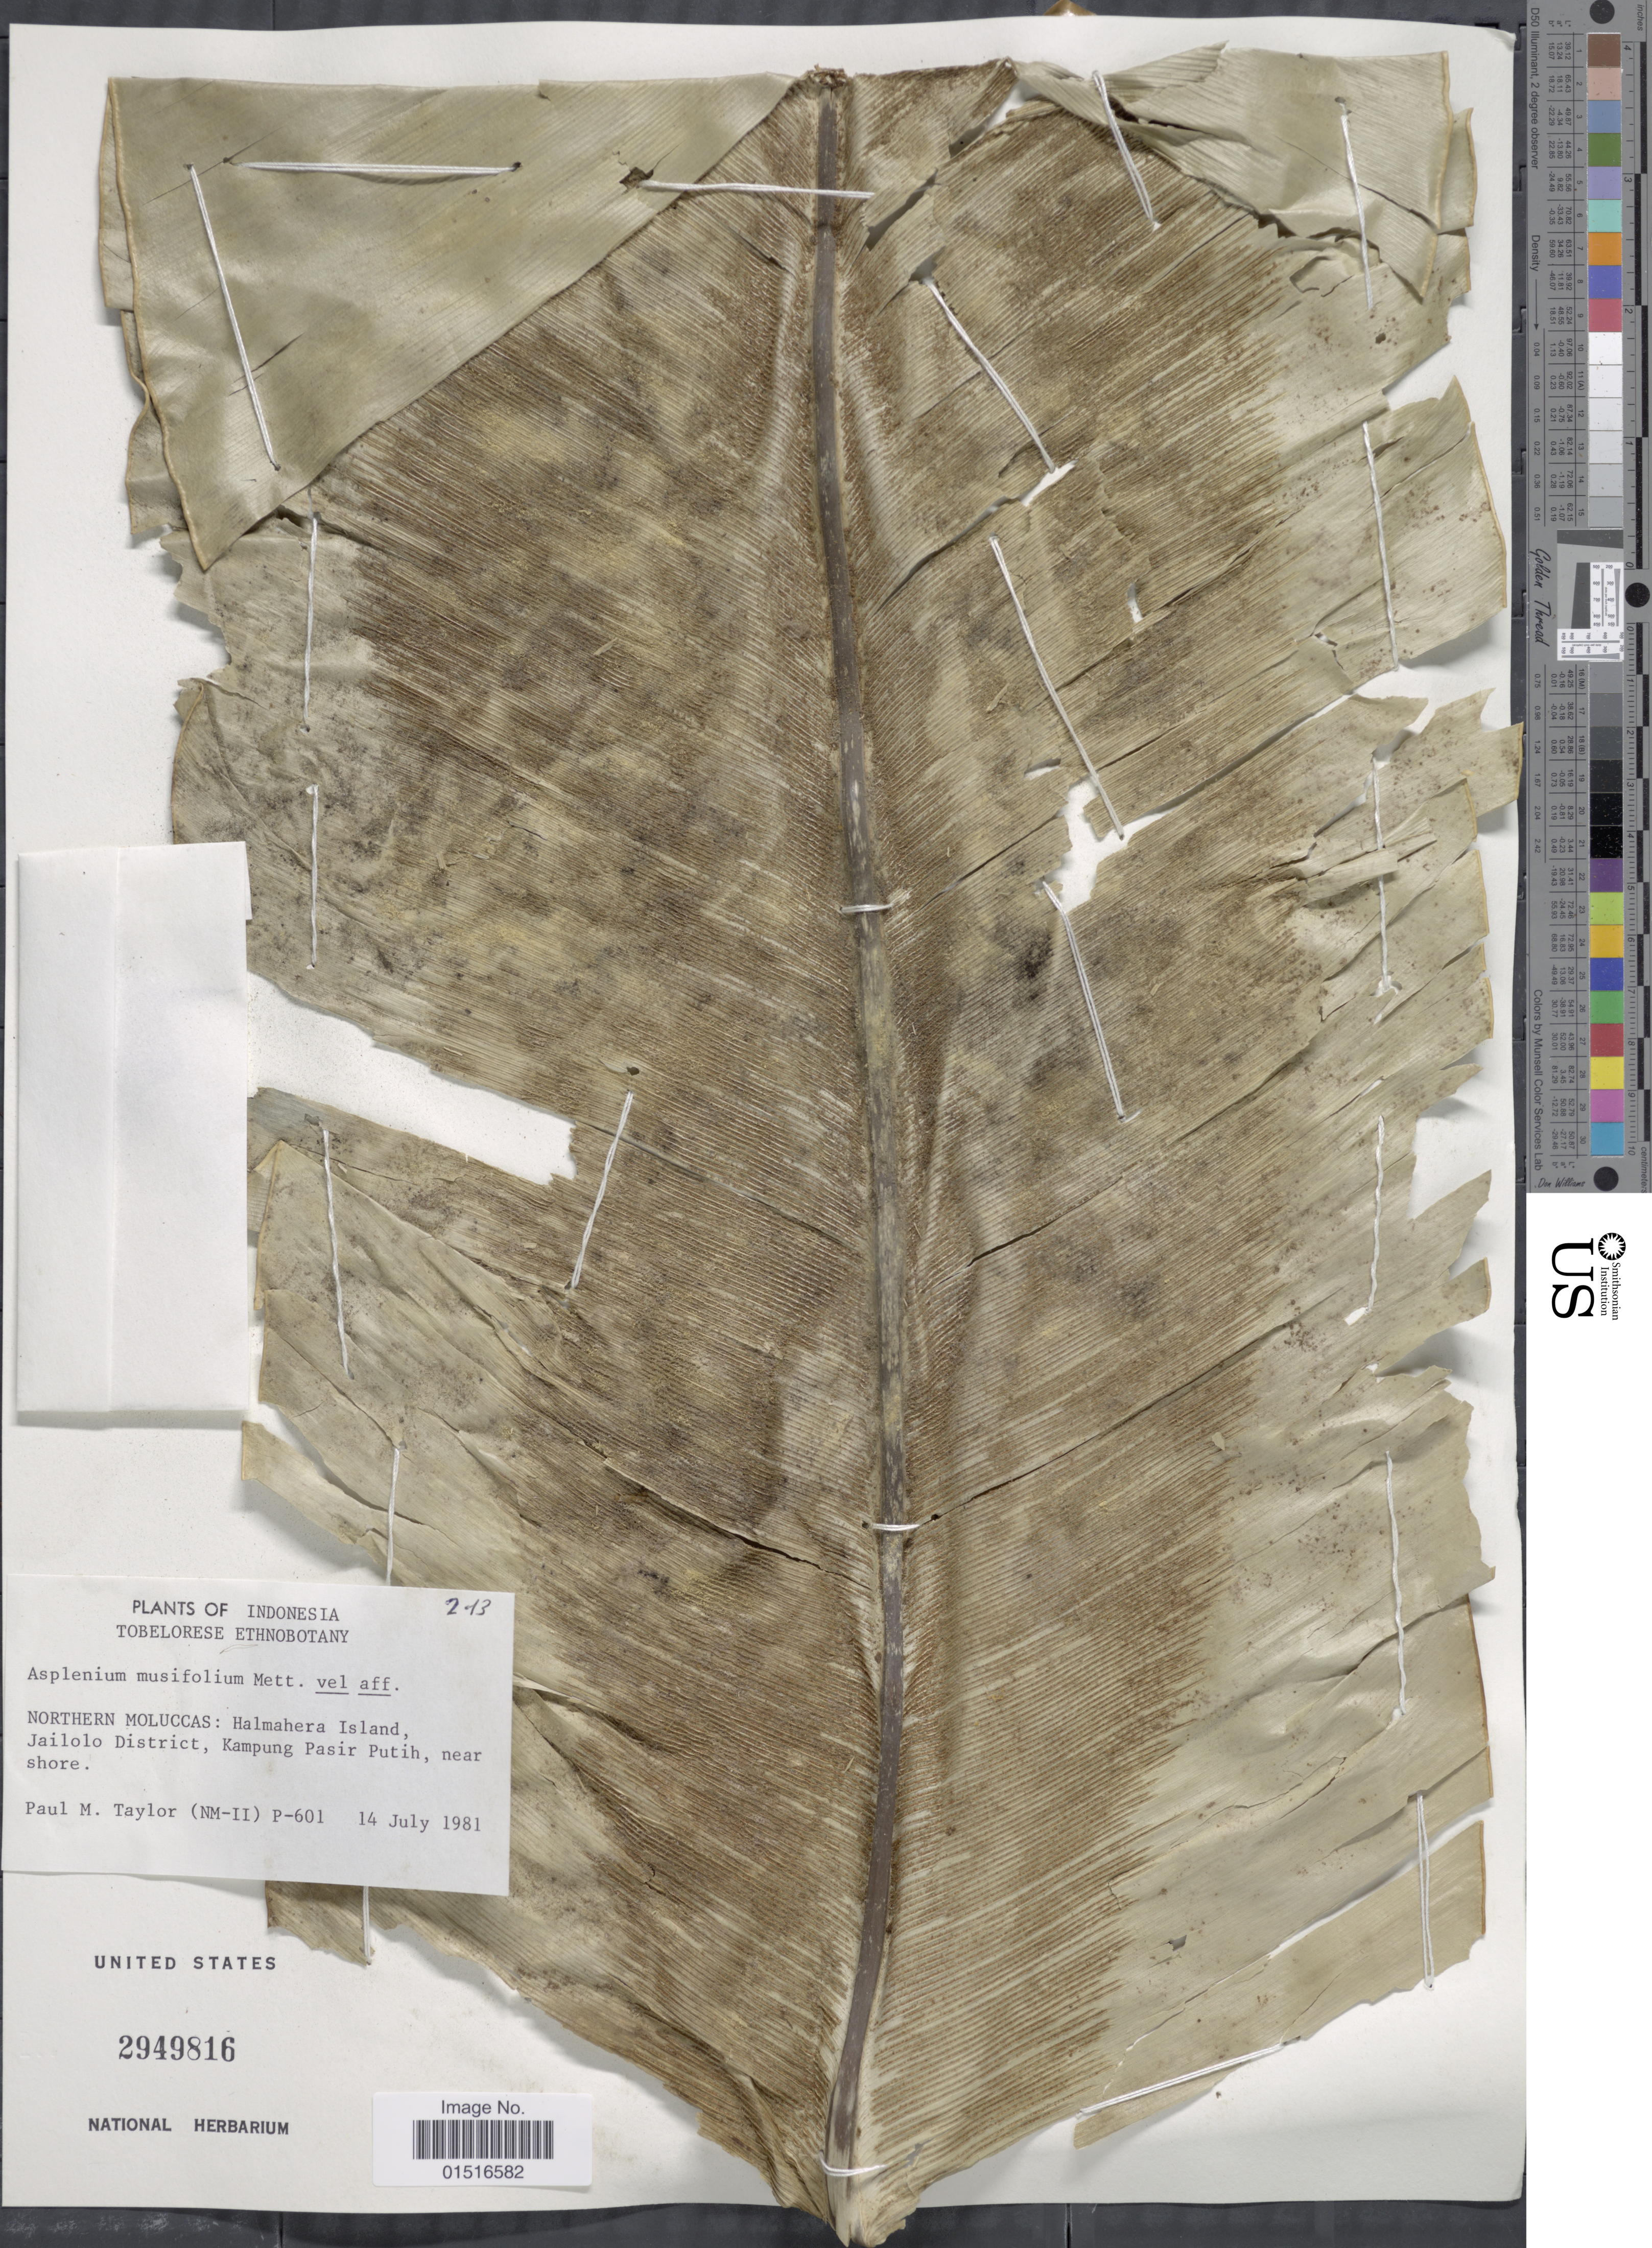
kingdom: Plantae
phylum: Tracheophyta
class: Polypodiopsida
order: Polypodiales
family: Aspleniaceae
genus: Asplenium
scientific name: Asplenium musifolium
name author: Mett.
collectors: P. M. Taylor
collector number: (NM-11) P-601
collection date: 1981-07-14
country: Indonesia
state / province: Maluku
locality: Northern Moluccas: Halmahera island, Jailolo District, Kampung Pasir putih, near shore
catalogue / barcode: US 2949816